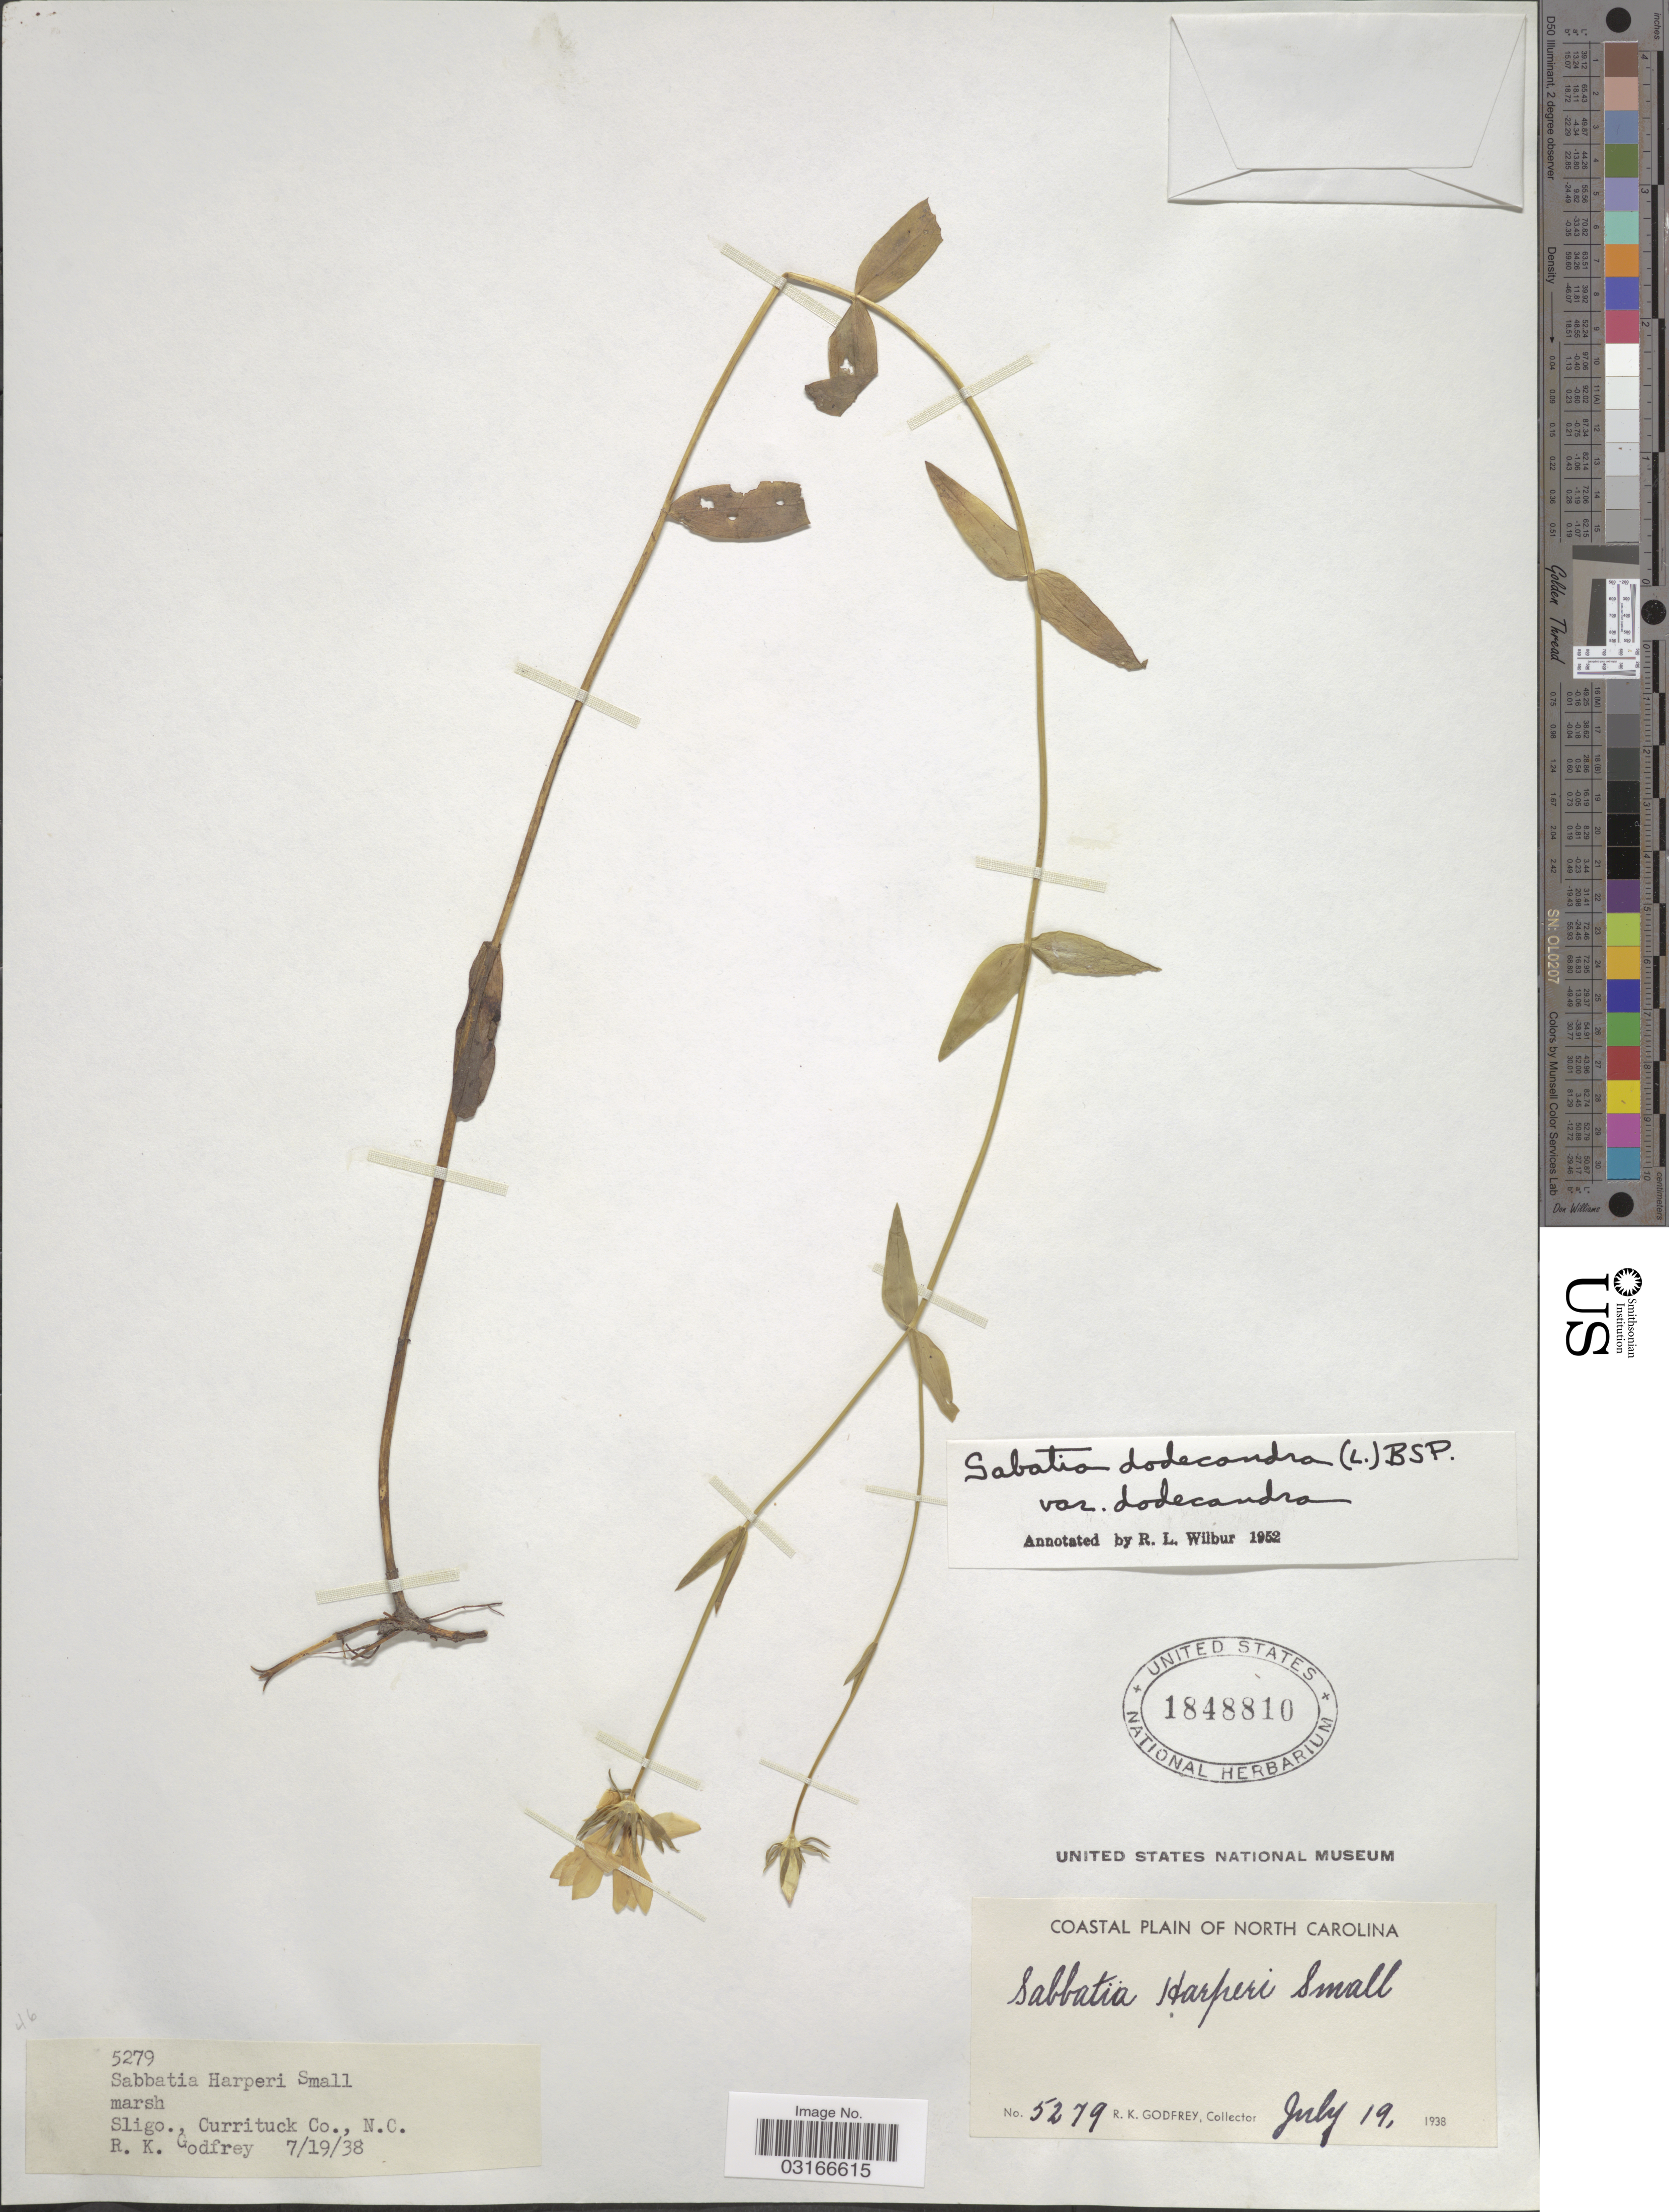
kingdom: Plantae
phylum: Tracheophyta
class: Magnoliopsida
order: Gentianales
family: Gentianaceae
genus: Sabatia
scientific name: Sabatia dodecandra var. dodecandra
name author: (L.) Britton et al.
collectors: R. K. Godfrey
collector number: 5279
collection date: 1938-07-19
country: United States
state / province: North Carolina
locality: Coastal Plain of North Carolina, Sligo, Currituck Co., N.C.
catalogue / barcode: US 1848810